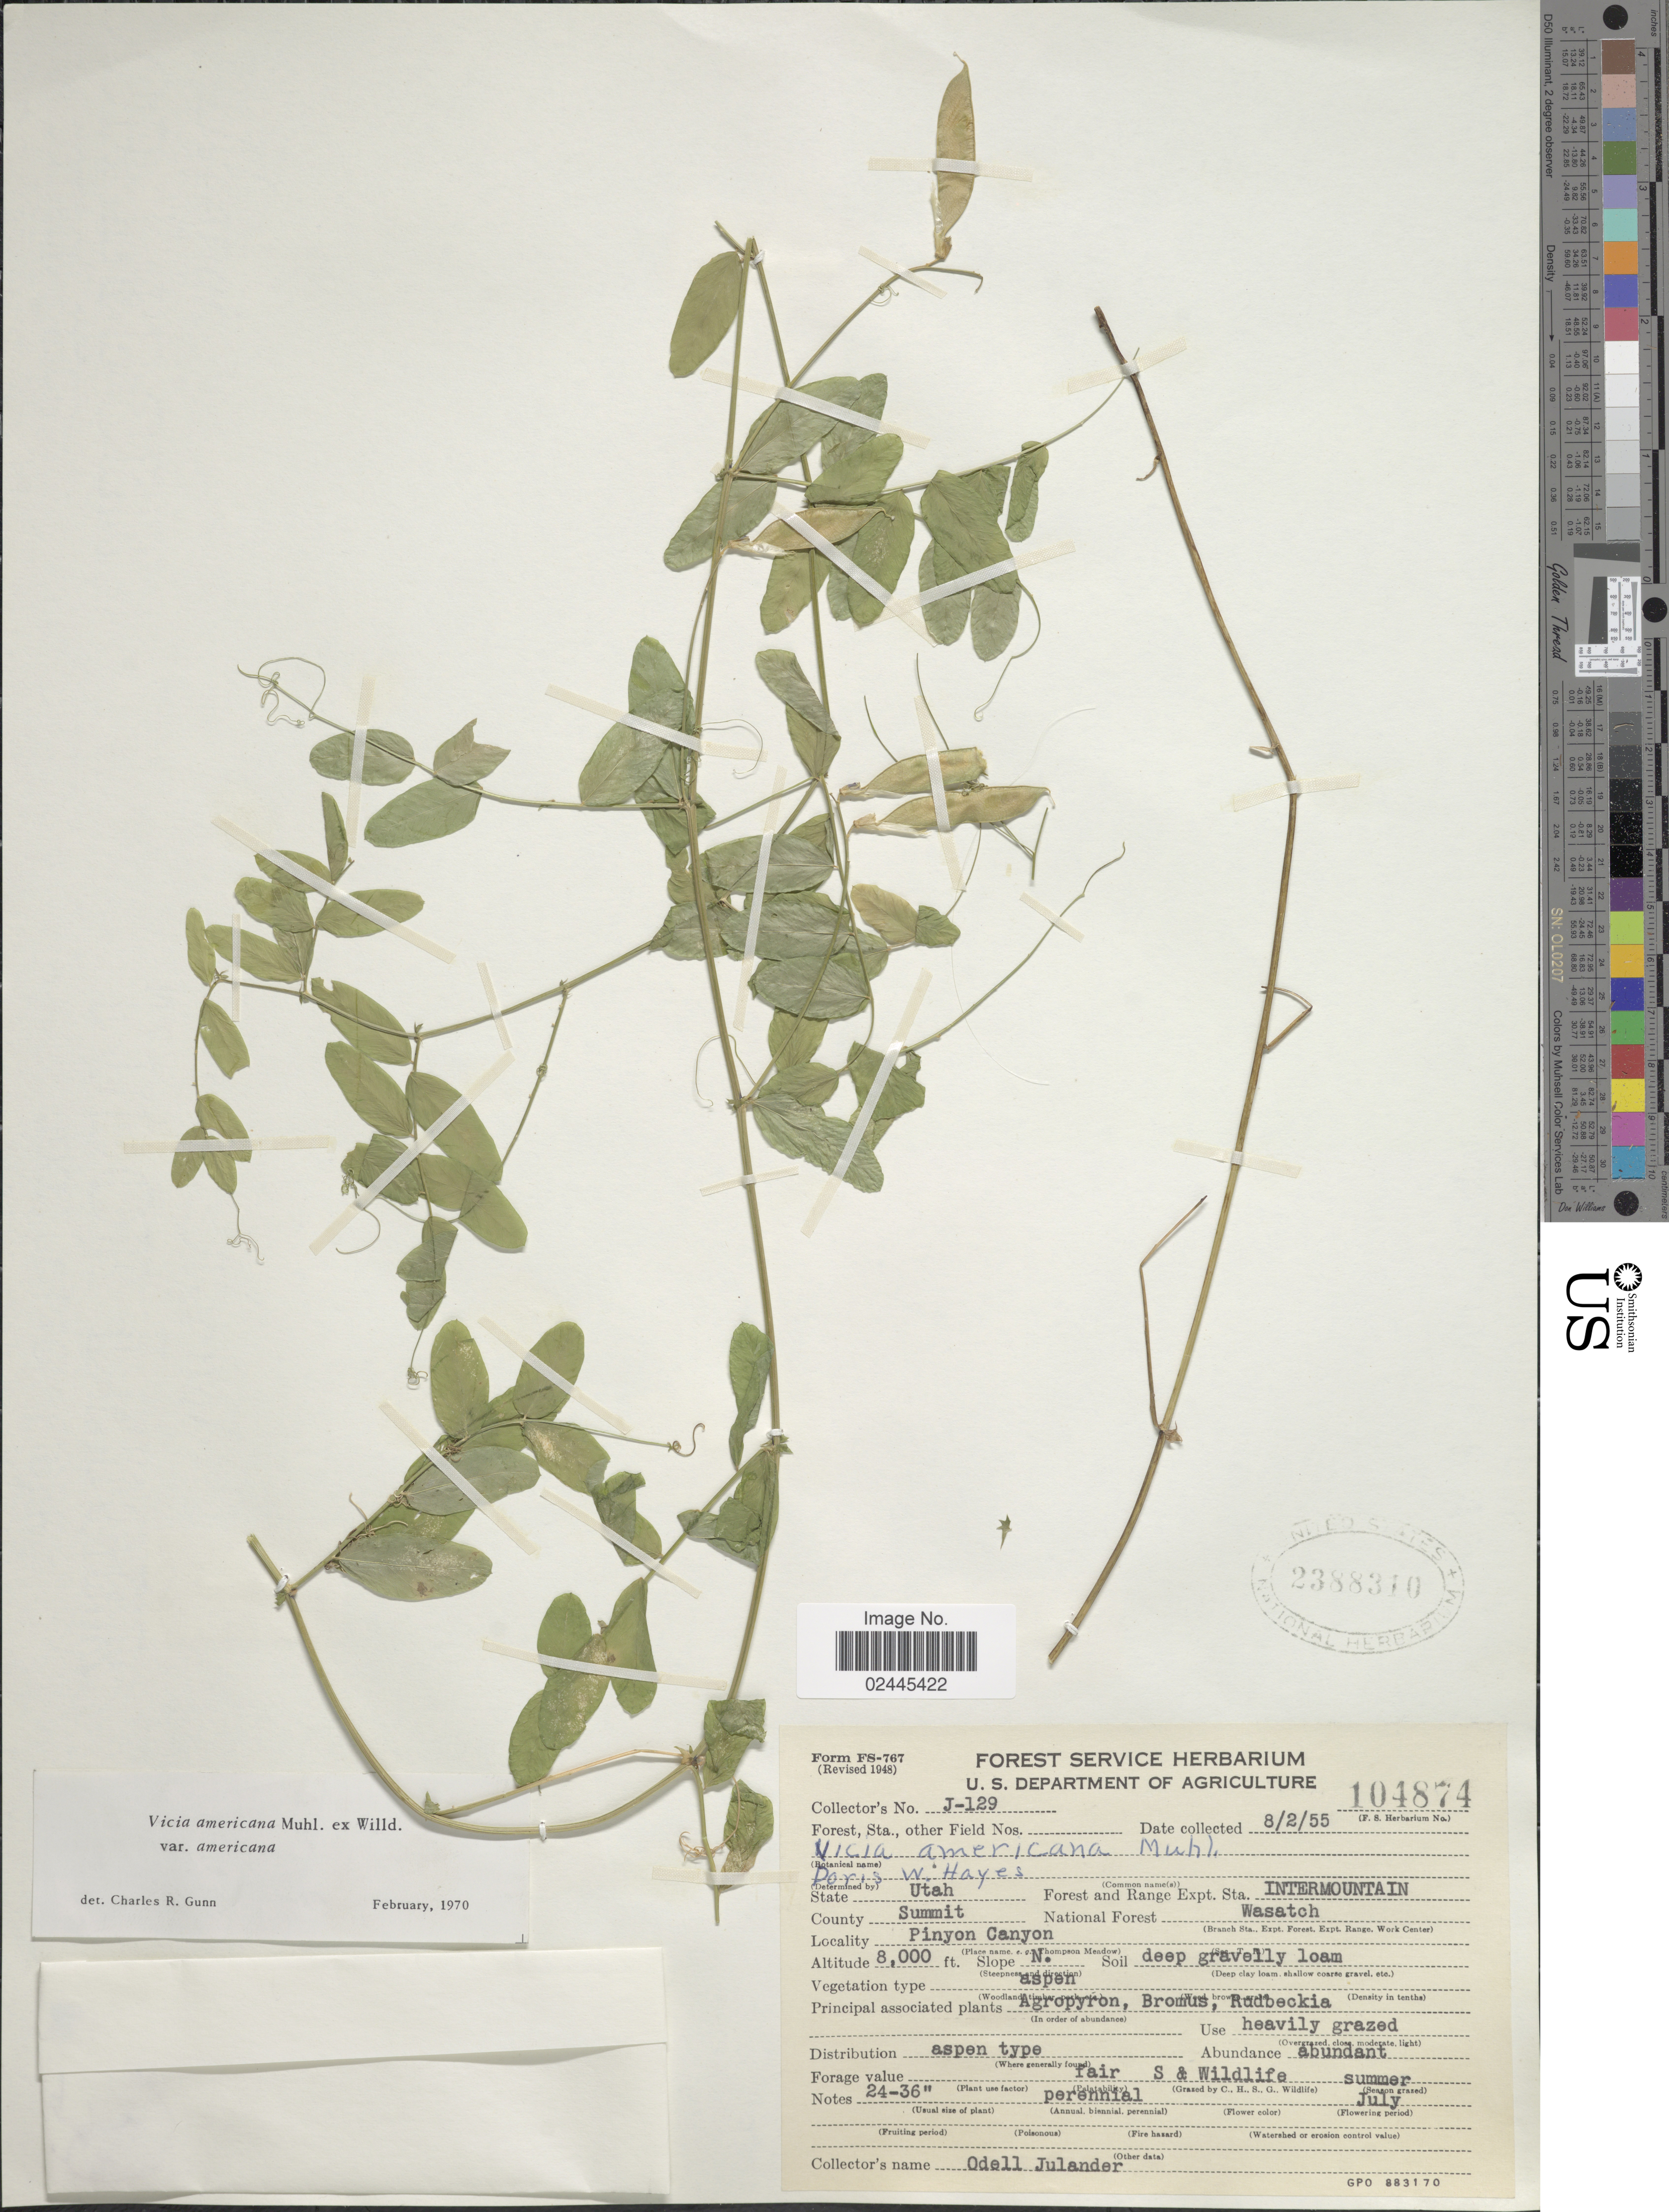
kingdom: Plantae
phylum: Tracheophyta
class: Magnoliopsida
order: Fabales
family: Fabaceae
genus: Vicia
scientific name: Vicia americana var. americana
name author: Muhl. ex Willd.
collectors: O. Julander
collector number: J-129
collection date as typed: Transcribed d/m/y: 2/8/55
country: United States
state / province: Utah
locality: State Utah. Intermountain. County Summit. Wasatch. Pinyon Canyon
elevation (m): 2438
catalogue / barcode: US 2388310